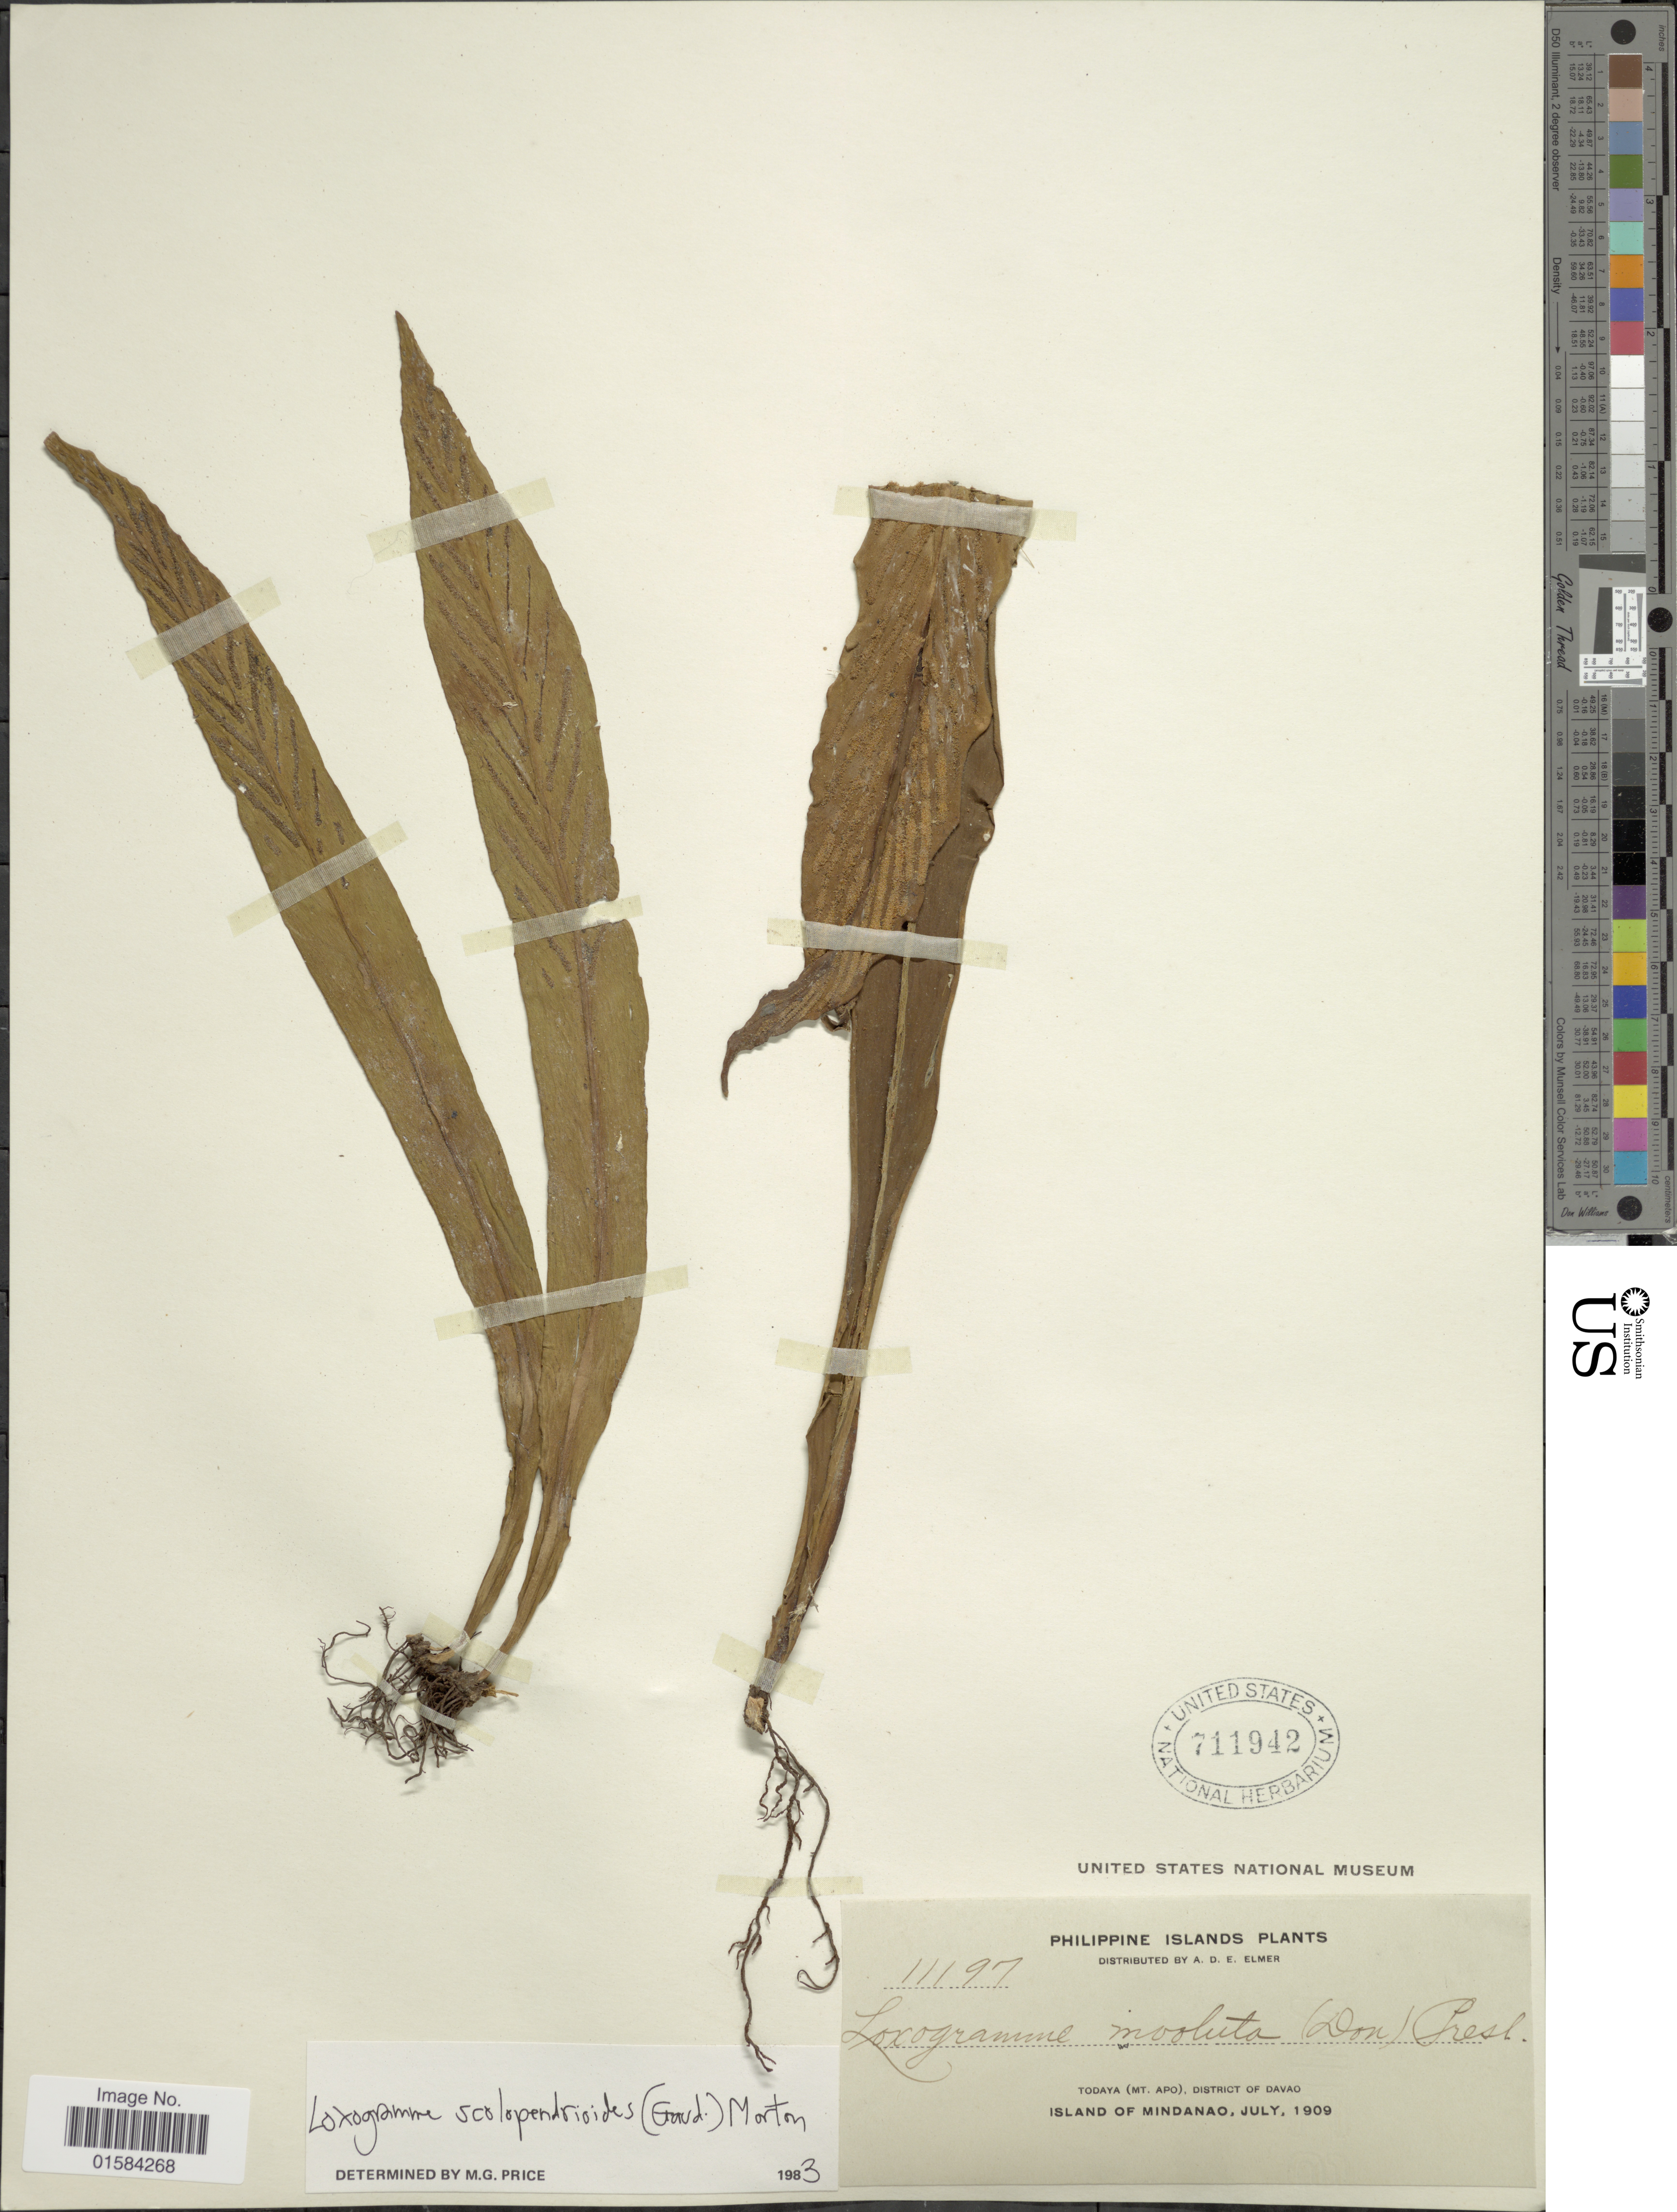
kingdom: Plantae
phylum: Tracheophyta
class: Polypodiopsida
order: Polypodiales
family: Polypodiaceae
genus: Loxogramme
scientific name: Loxogramme scolopendrioides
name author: (Gaudich.) C.V. Morton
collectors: A. D. E. Elmer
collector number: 11197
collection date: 1909-07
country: Philippines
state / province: Davao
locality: Philippine Islands, Todaya (Mt. Apo), District of Davao, Island of Mindanao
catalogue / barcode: US 711942